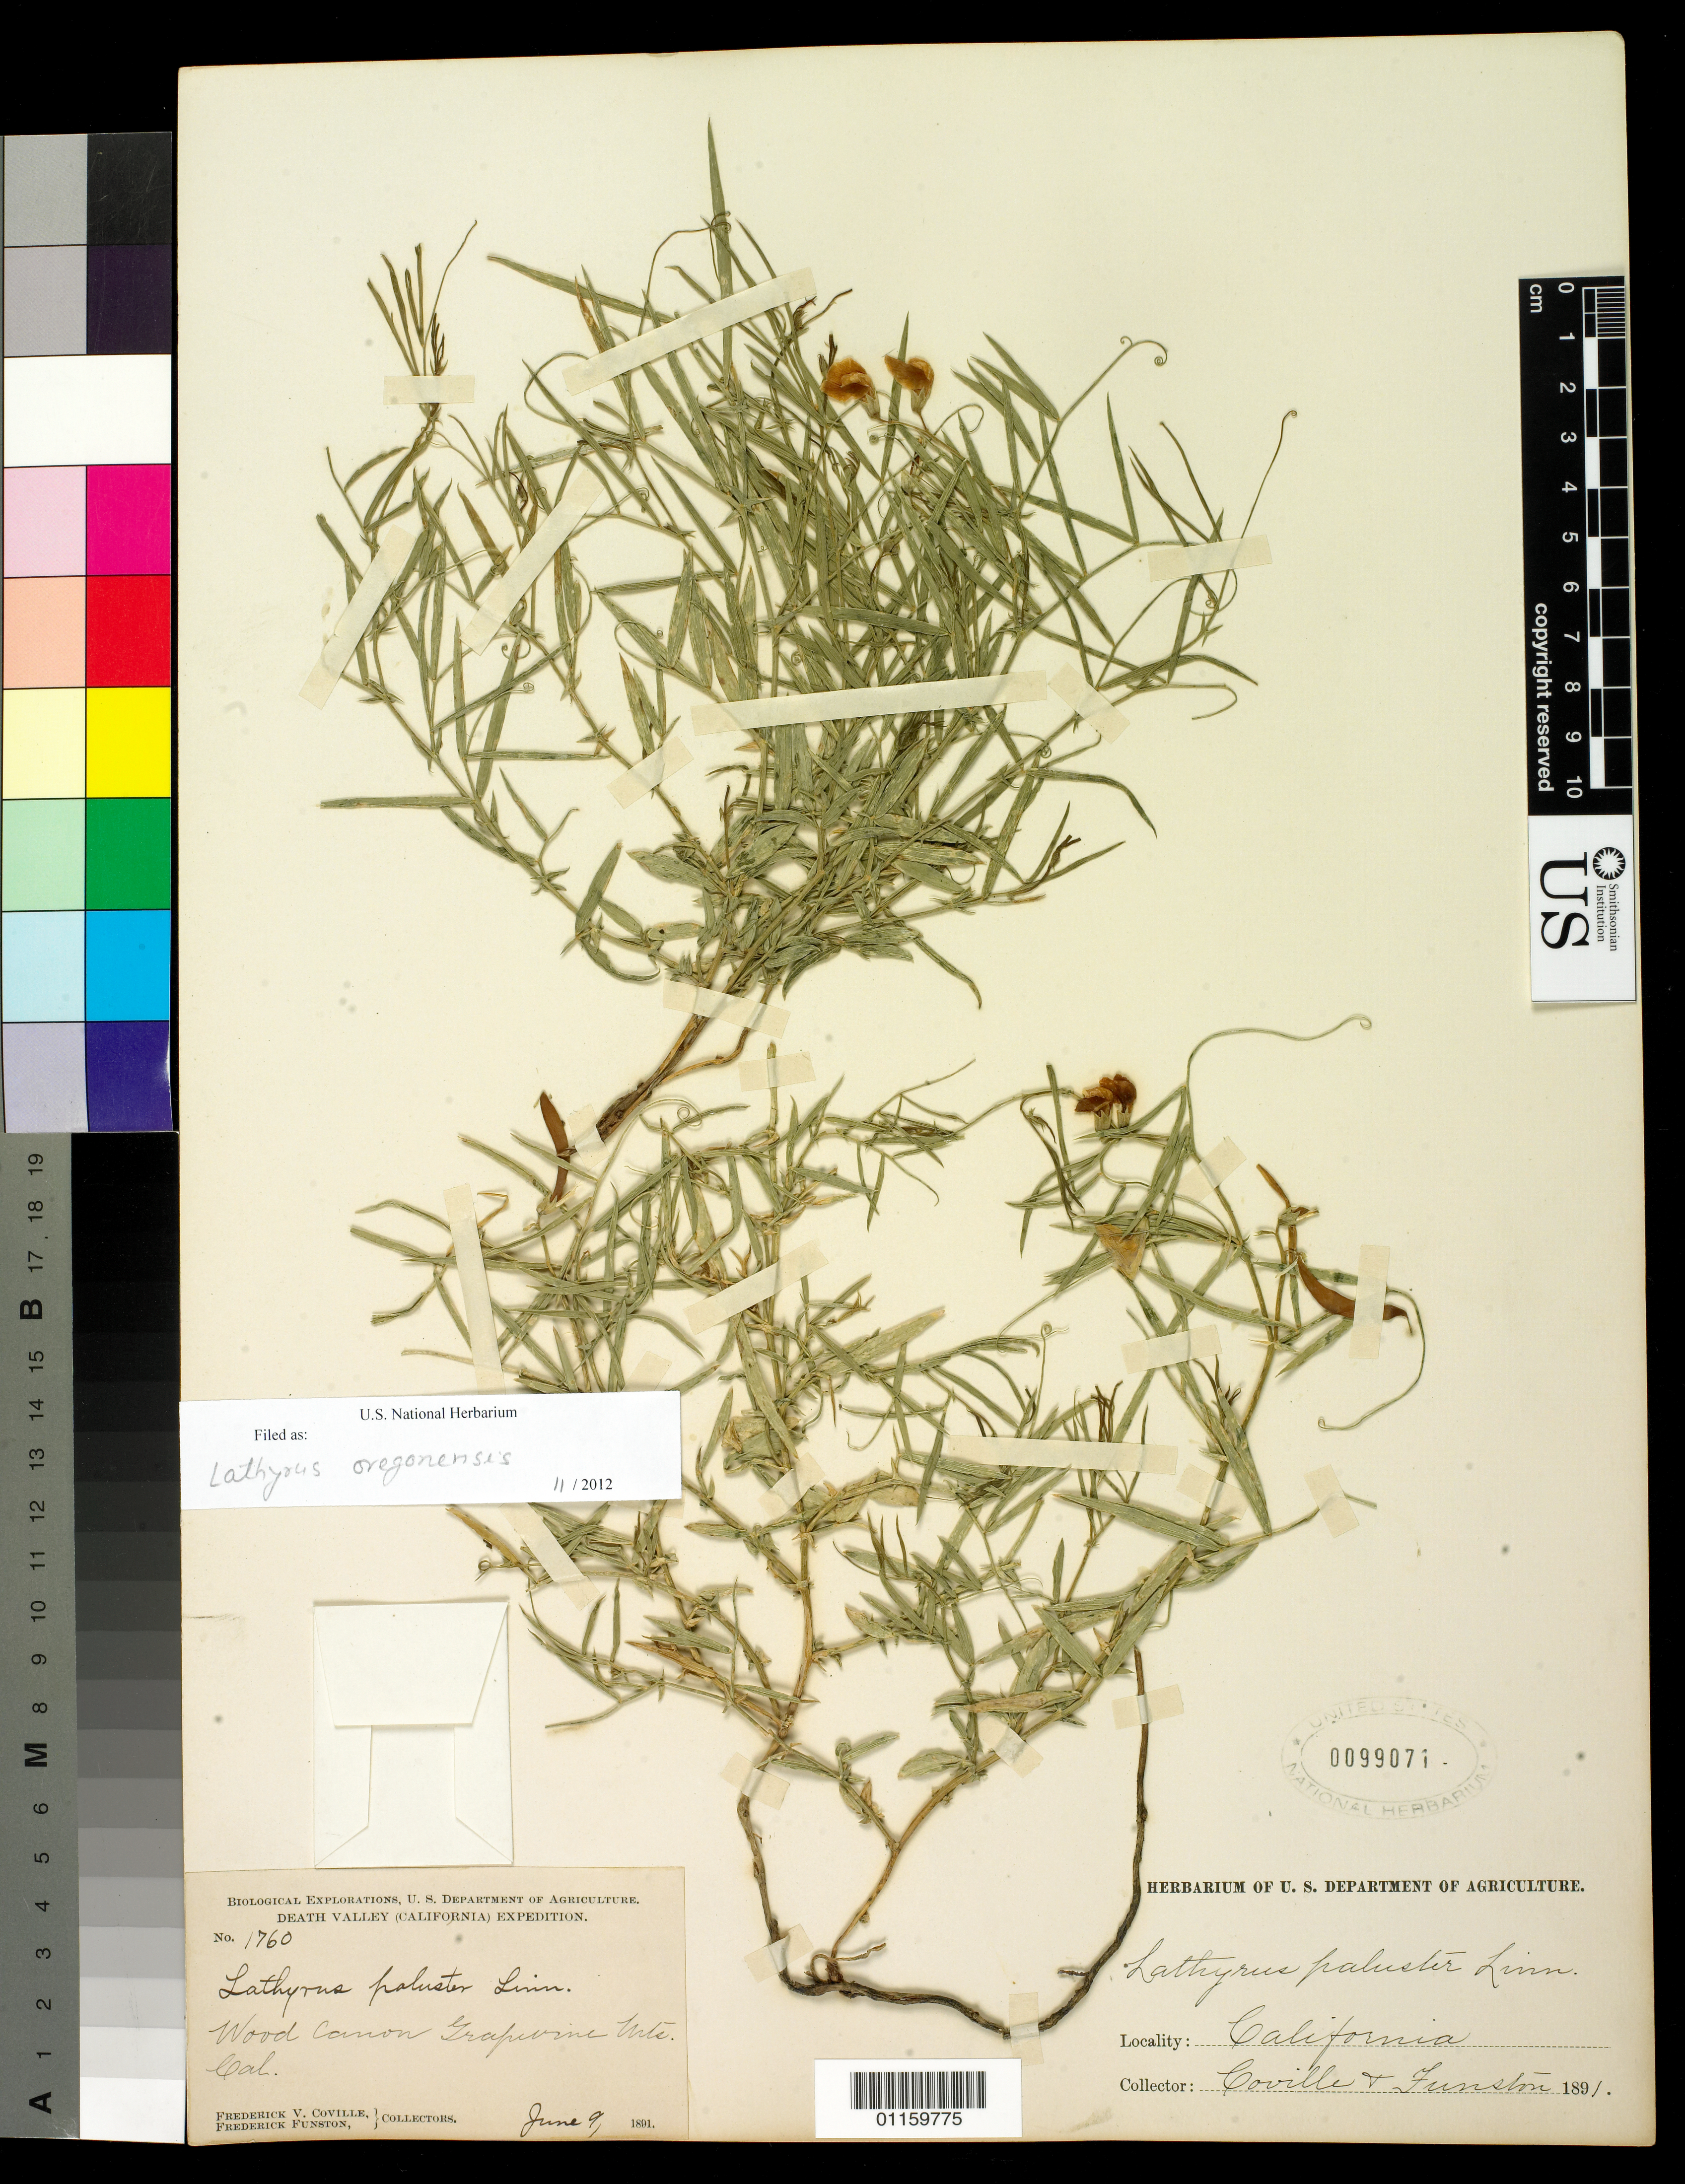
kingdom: Plantae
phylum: Tracheophyta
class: Magnoliopsida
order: Fabales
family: Fabaceae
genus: Lathyrus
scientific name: Lathyrus oregonensis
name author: T.G. White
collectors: F. V. Coville & F. Funston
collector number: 1760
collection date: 1891-06-09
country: United States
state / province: California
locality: Wood Canon, Grapevine Mt.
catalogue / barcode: US 99071